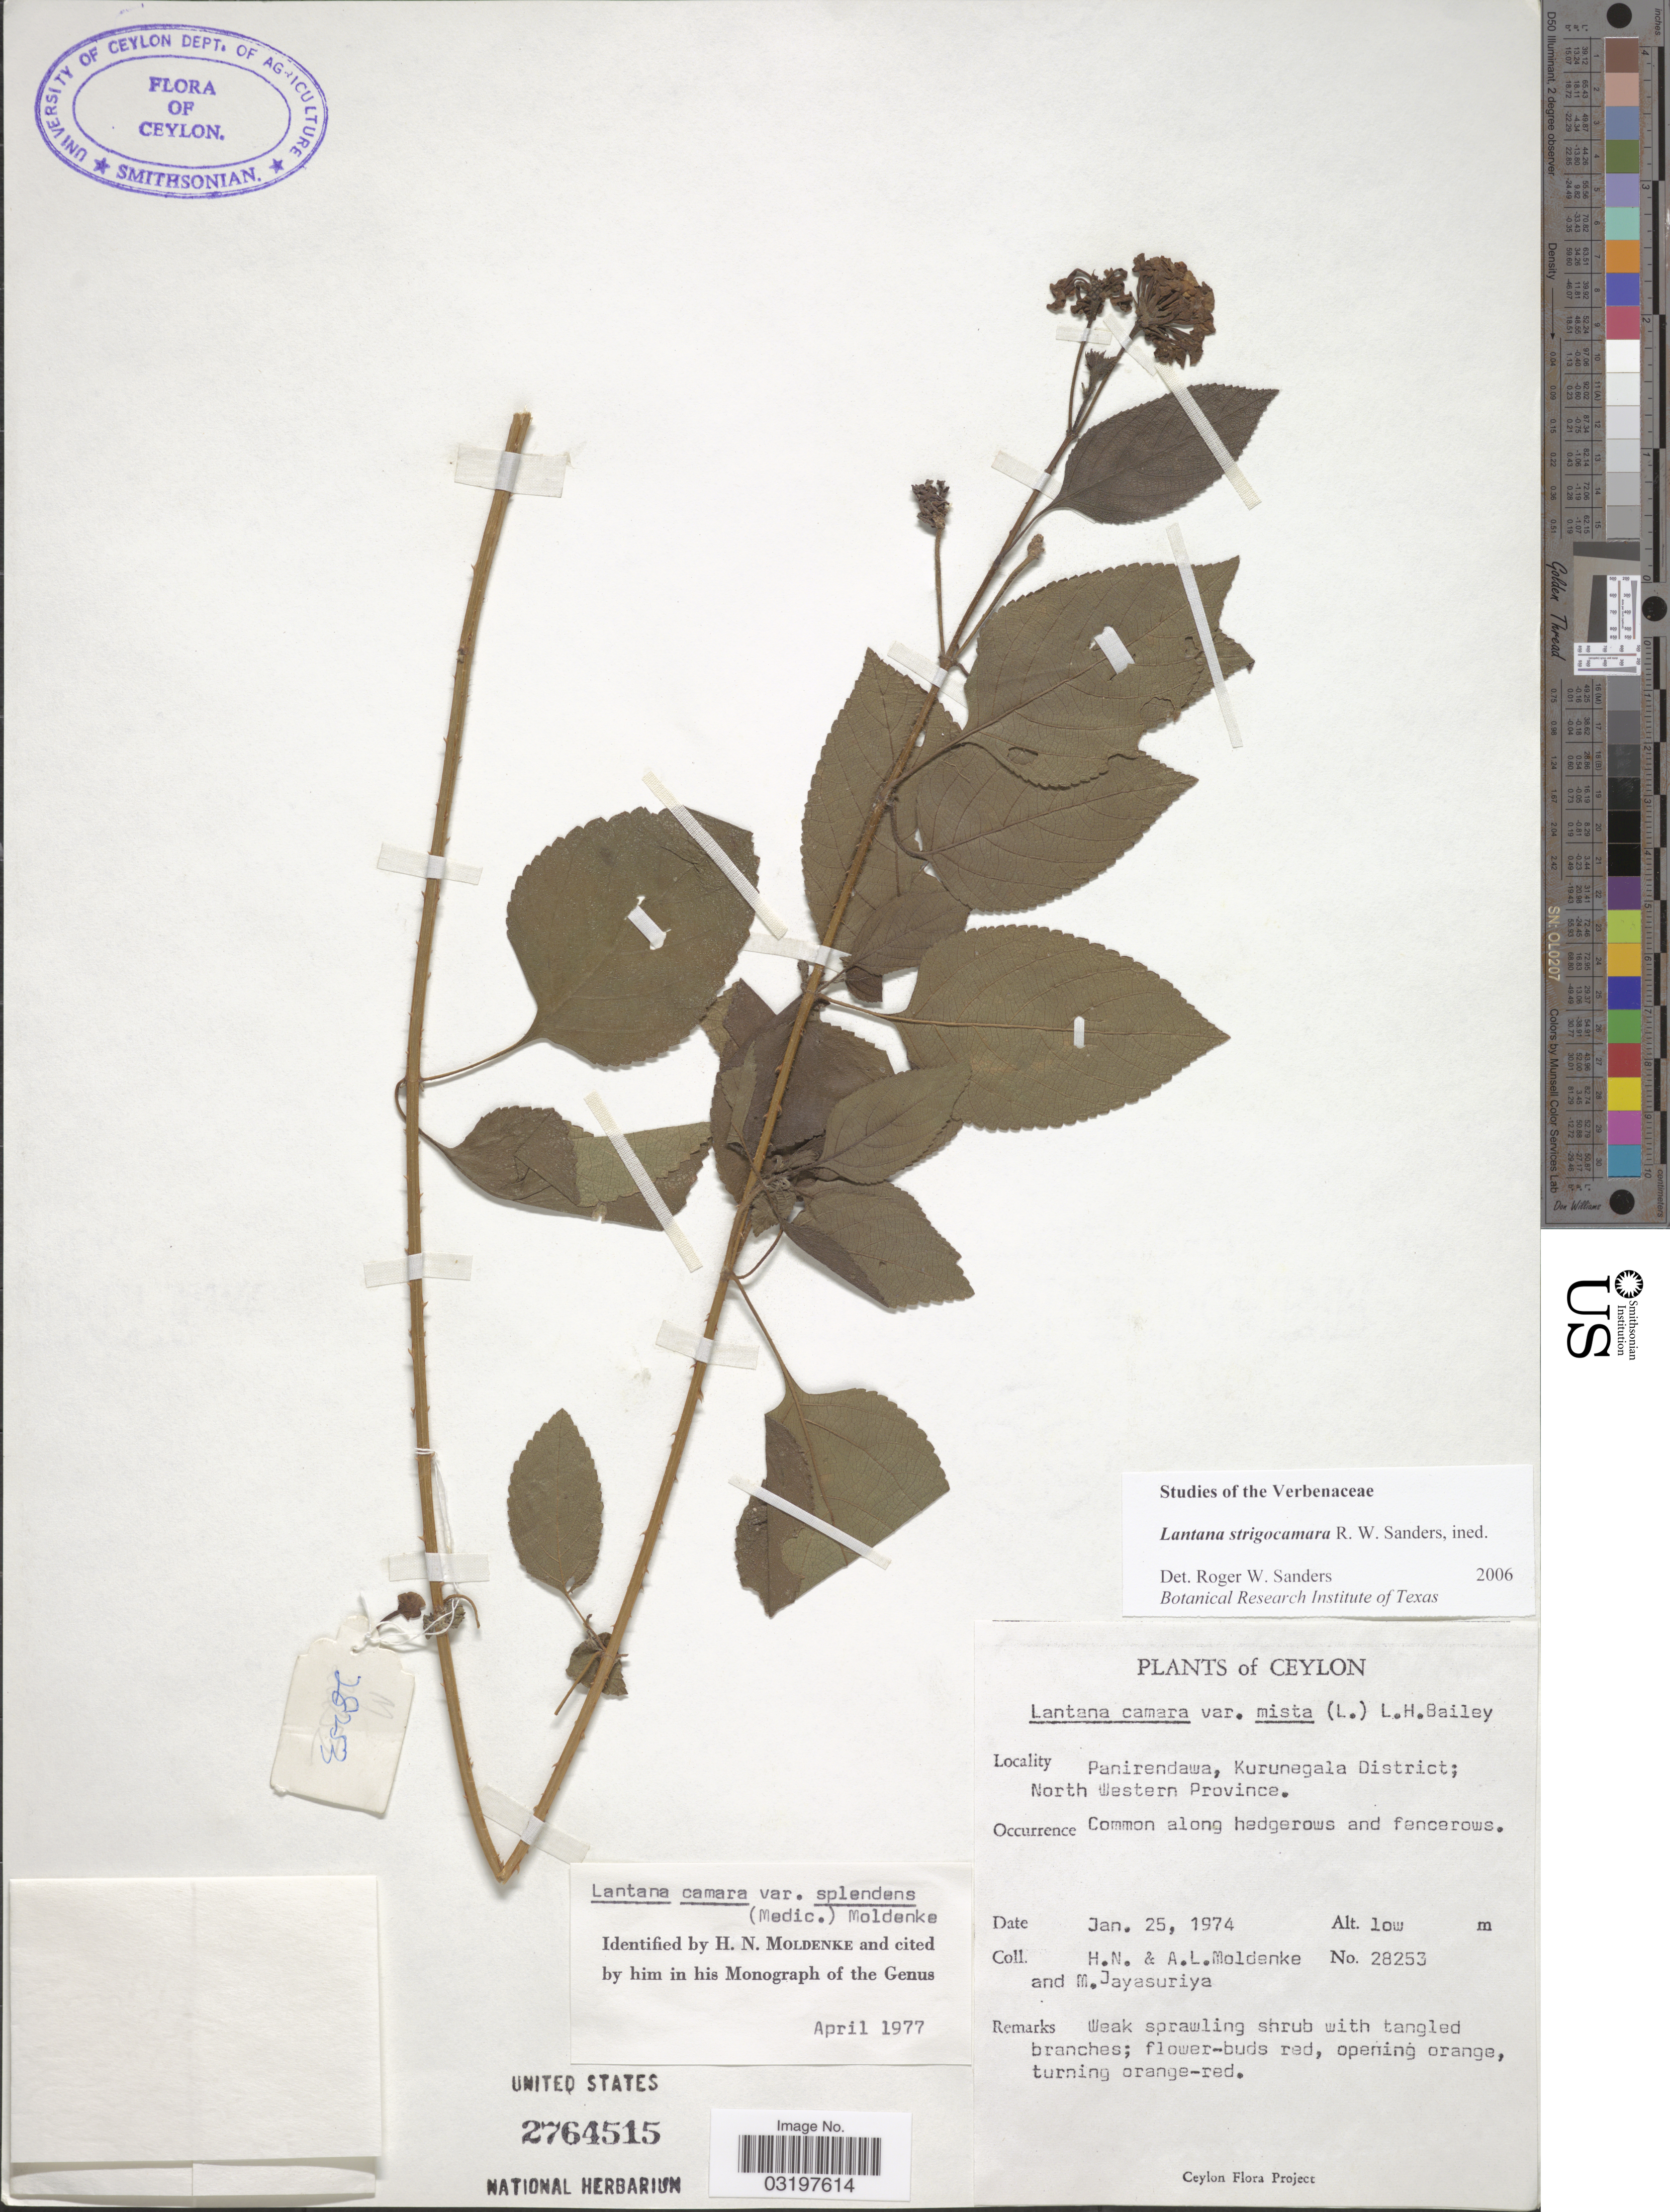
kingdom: Plantae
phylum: Tracheophyta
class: Magnoliopsida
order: Lamiales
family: Verbenaceae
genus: Lantana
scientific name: Lantana strigocamara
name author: R. W. Sanders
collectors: H. N. Moldenke, A. L. Moldenke & M. Jayasuriya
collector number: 28253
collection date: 1974-01-25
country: Sri Lanka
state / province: North Western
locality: Ceylon. Panirendawa, Kurunegala District.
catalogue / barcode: US 2764515